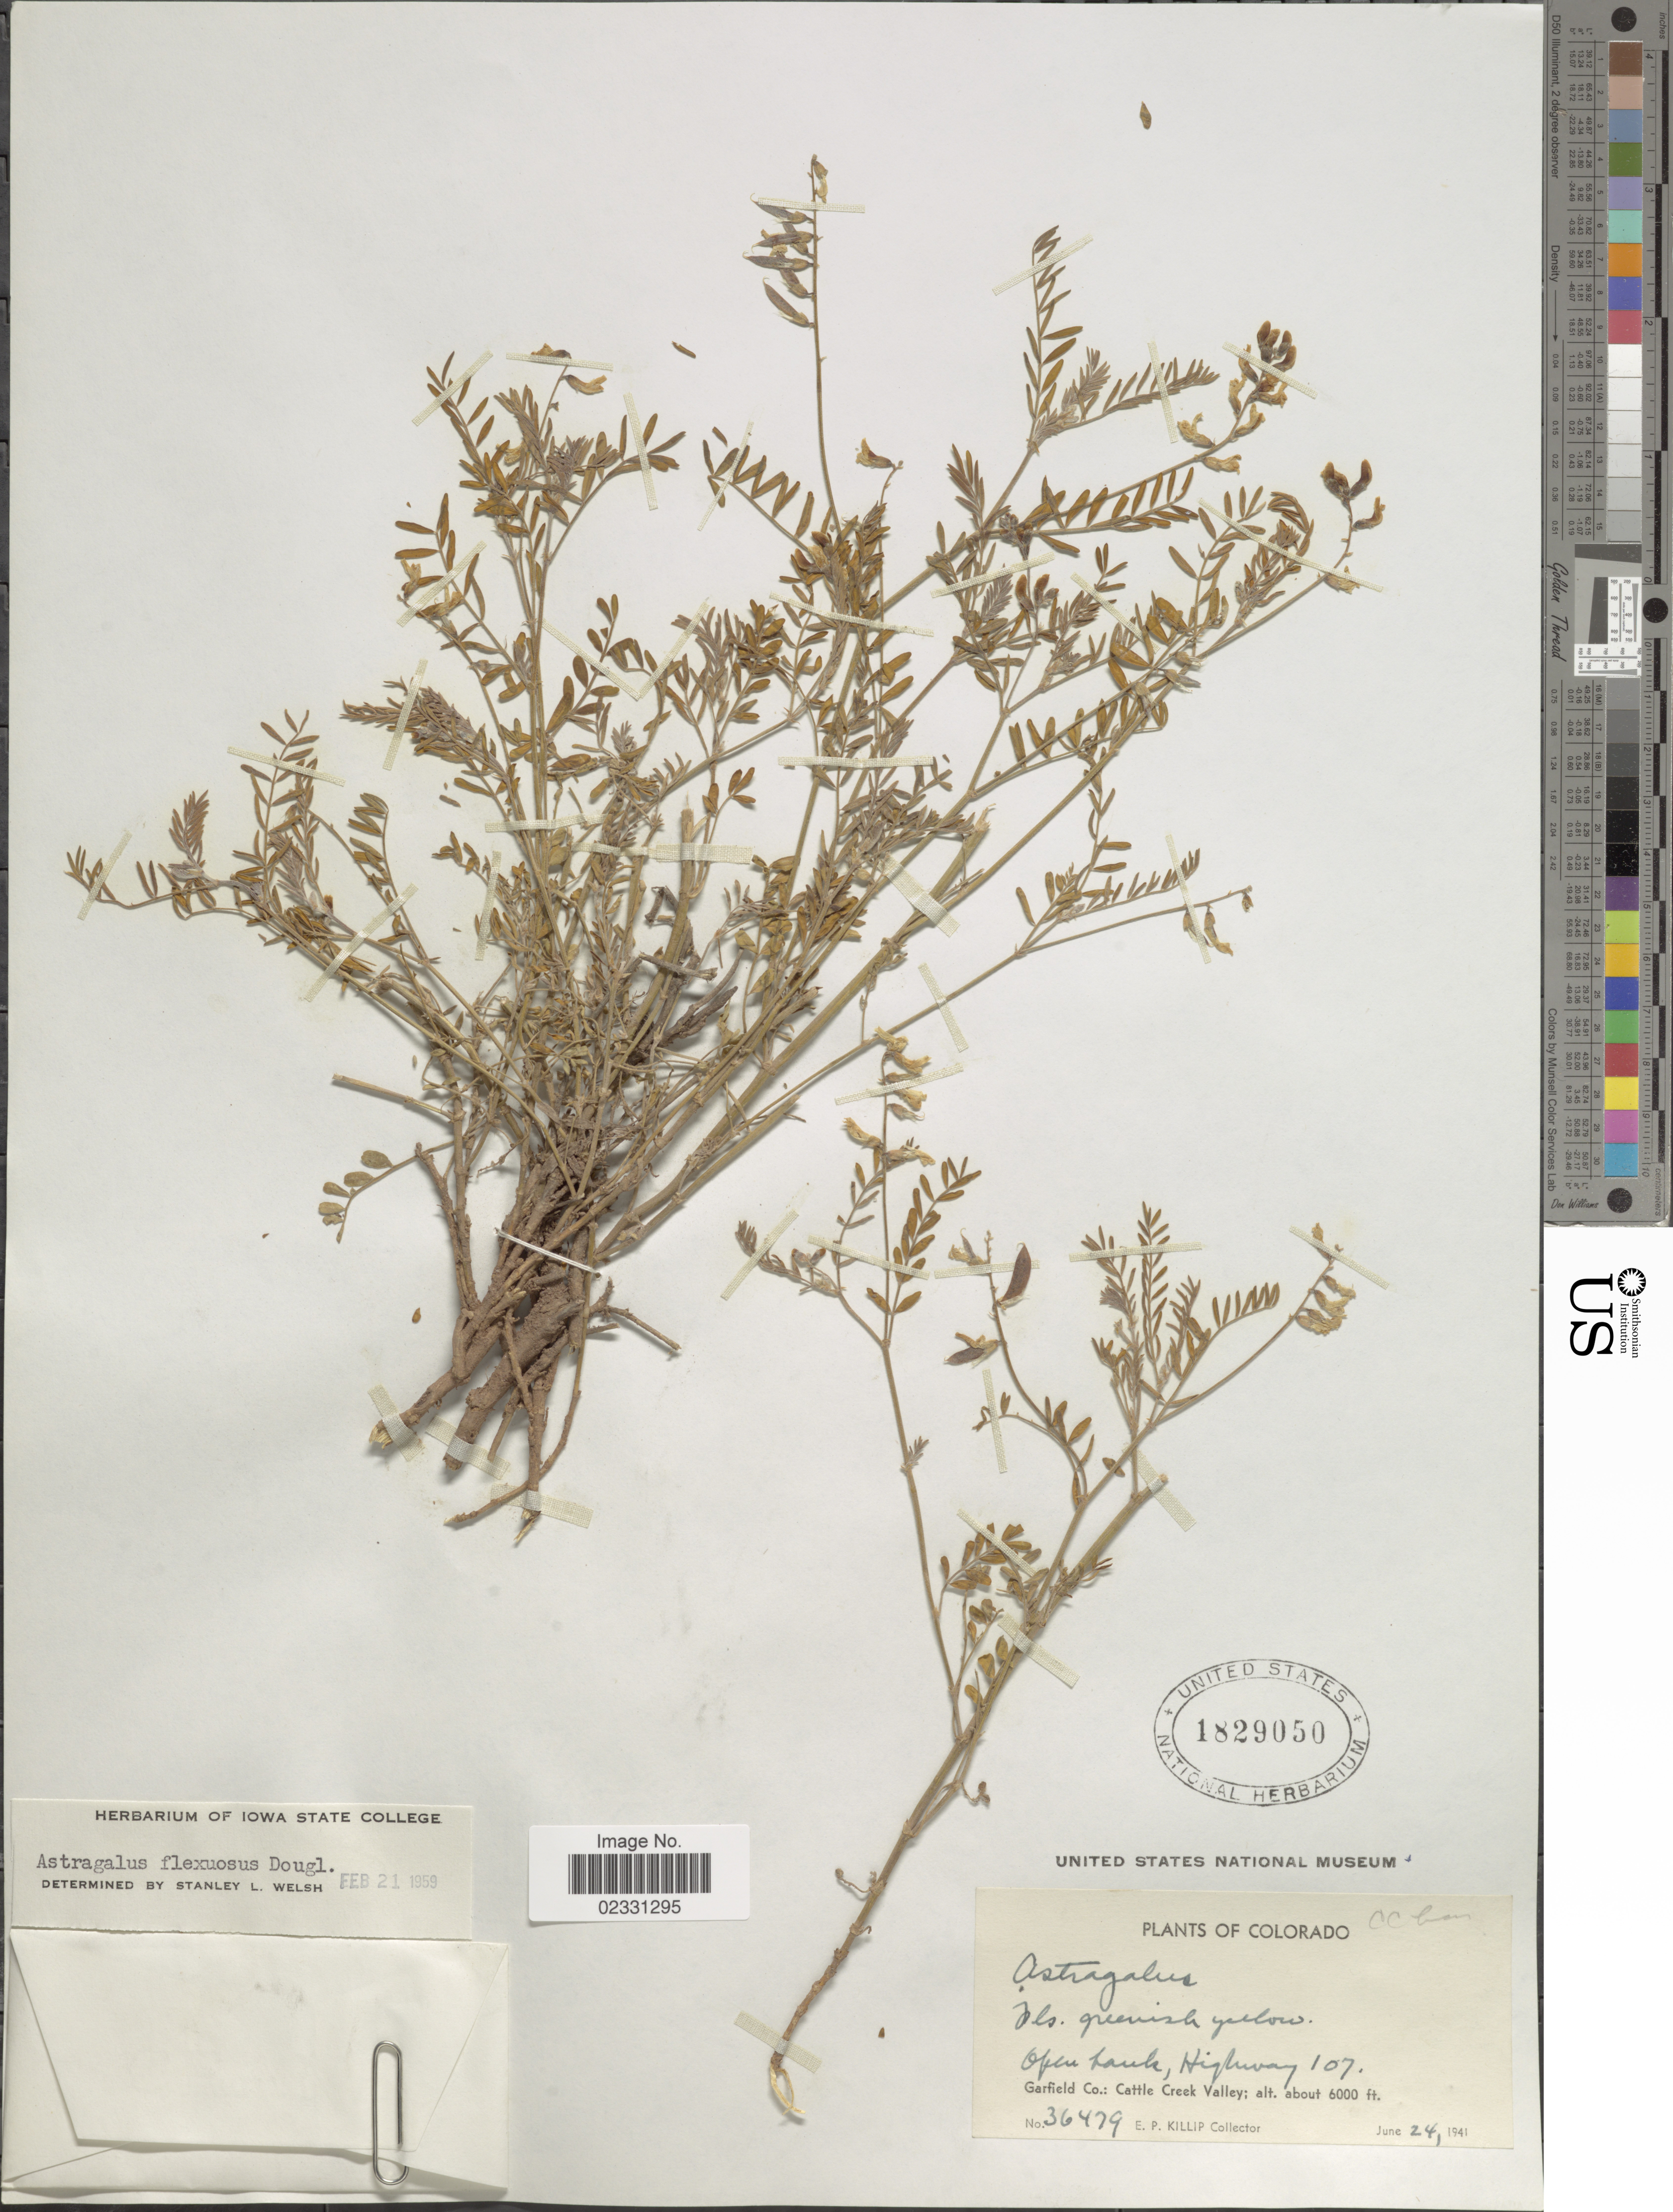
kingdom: Plantae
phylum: Tracheophyta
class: Magnoliopsida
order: Fabales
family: Fabaceae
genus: Astragalus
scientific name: Astragalus flexuosus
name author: (Hook.) Douglas ex G. Don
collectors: E. P. Killip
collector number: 36479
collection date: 1941-06-24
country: United States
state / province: Colorado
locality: Highway 107, Garfield Co.: Cattle Creek Valley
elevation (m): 1829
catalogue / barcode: US 1829050